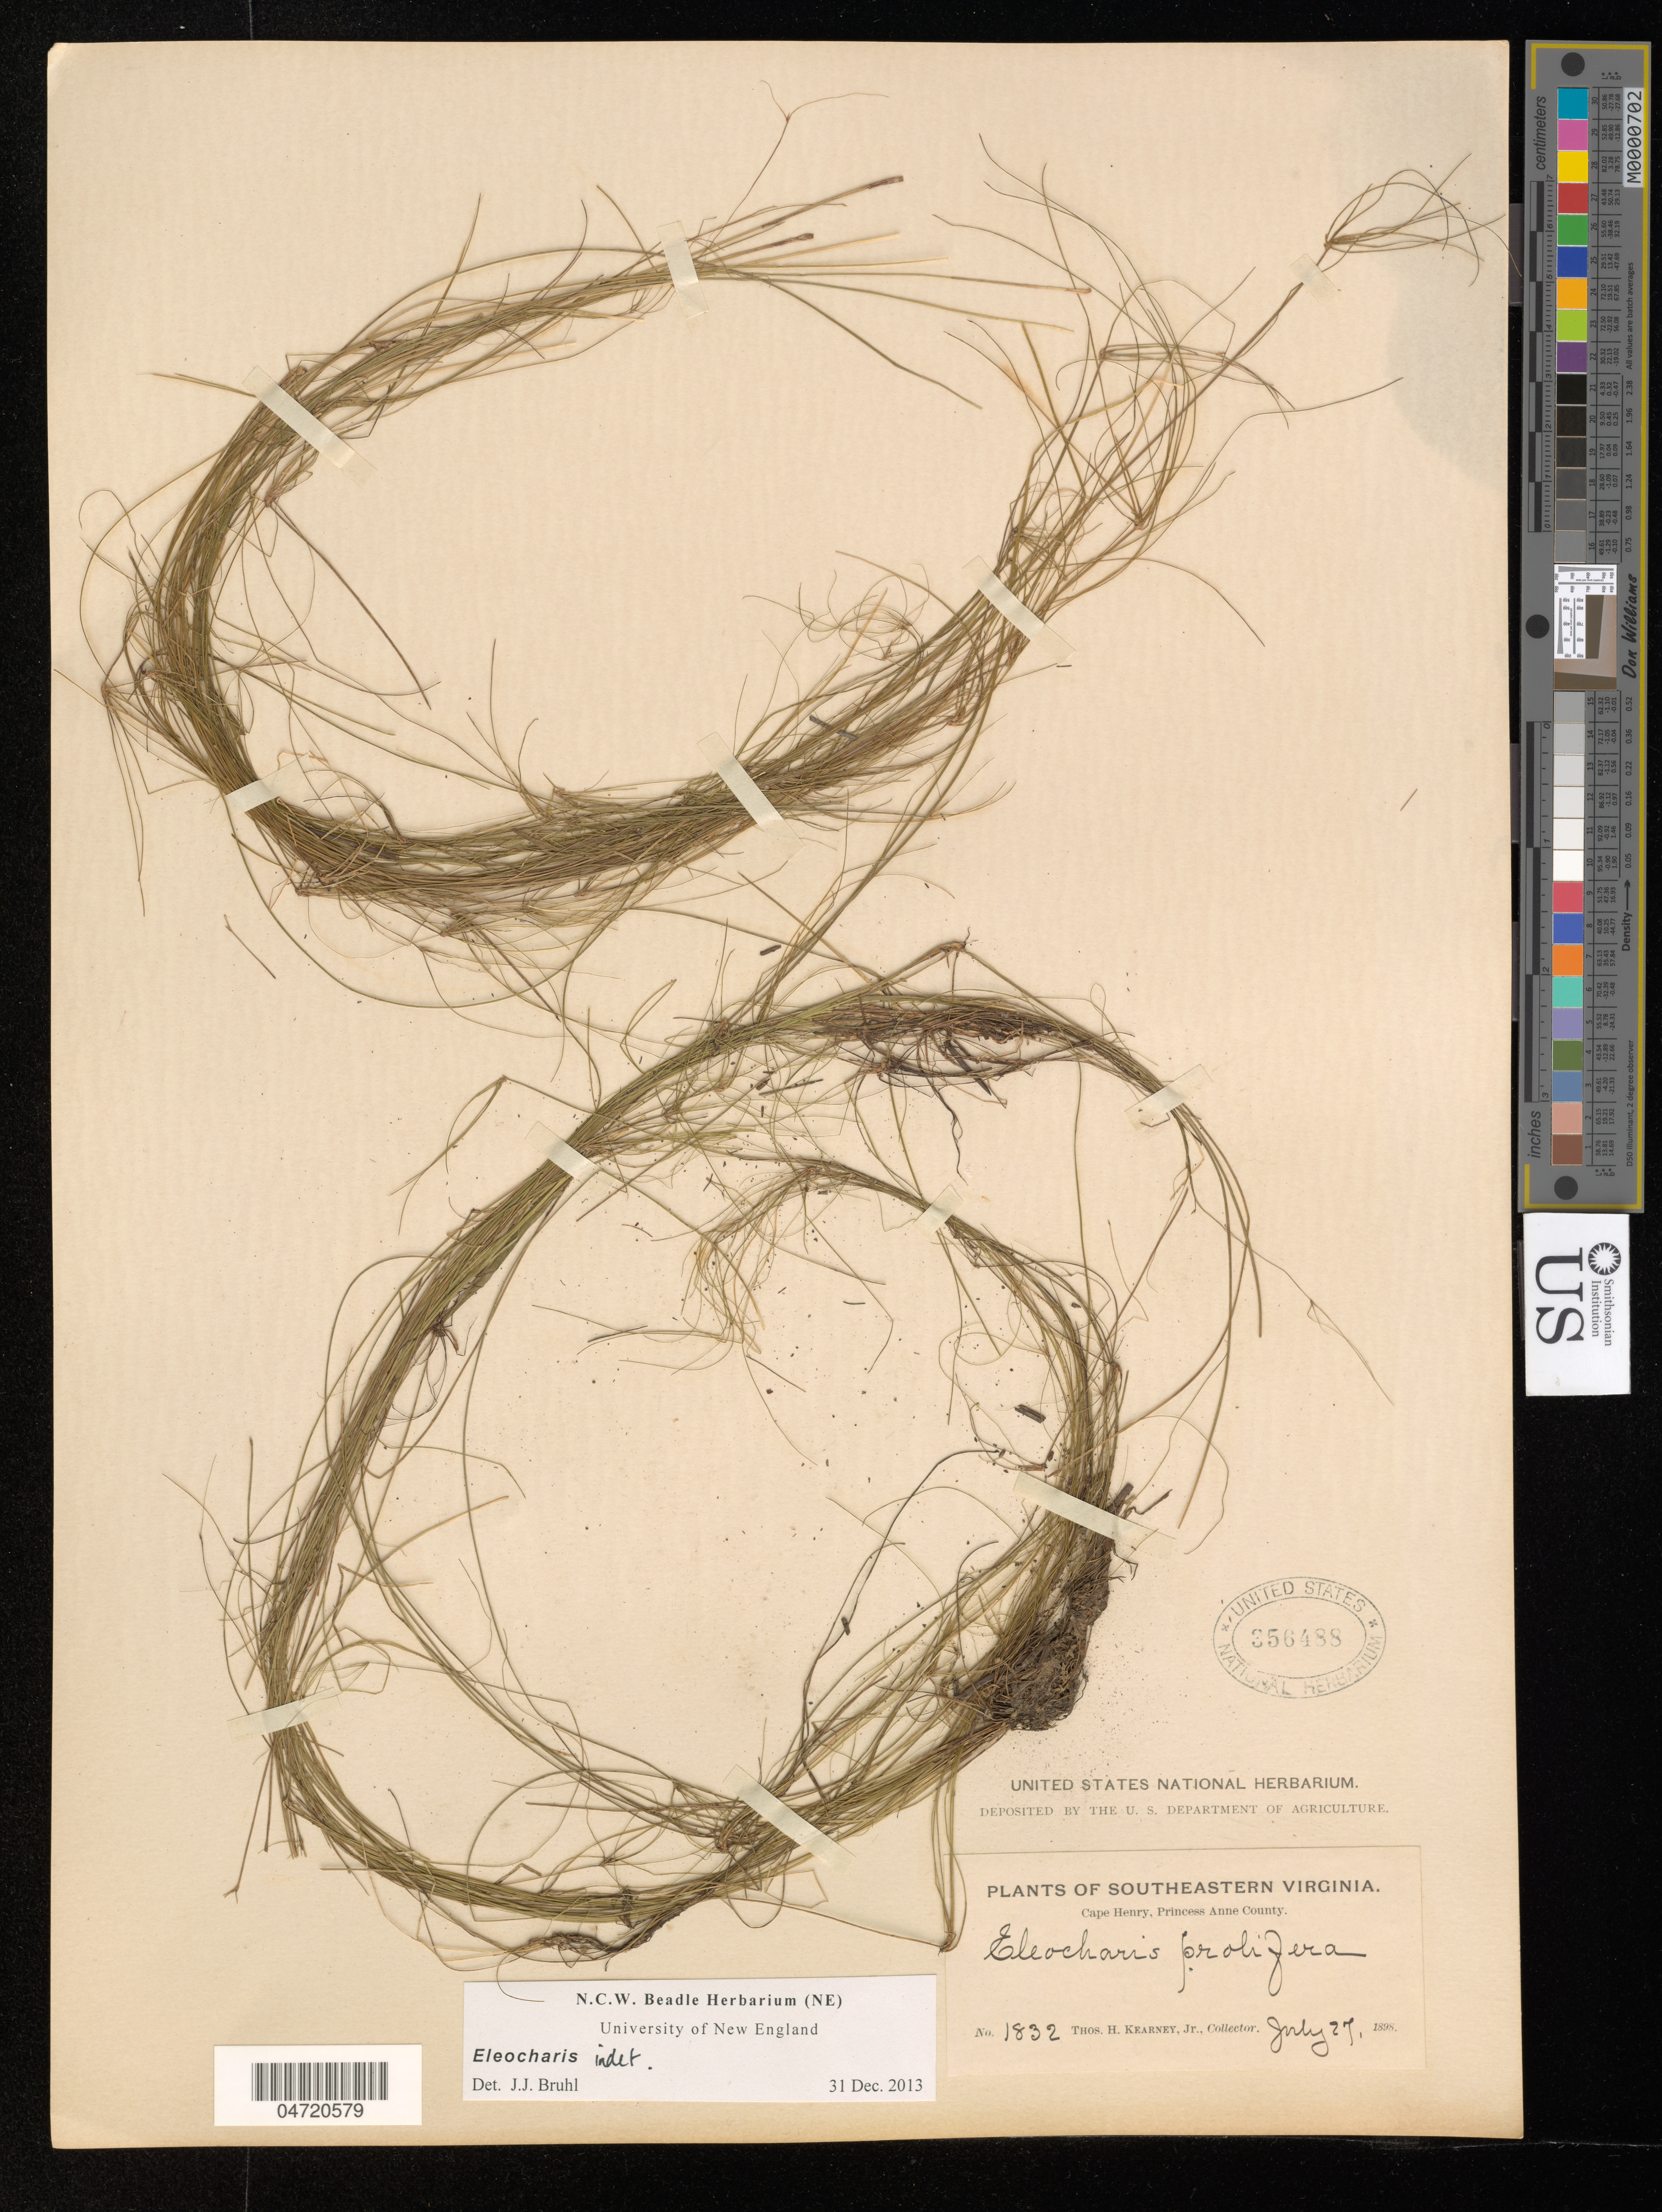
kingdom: Plantae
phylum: Tracheophyta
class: Liliopsida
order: Poales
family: Cyperaceae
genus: Eleocharis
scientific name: Eleocharis sp.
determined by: Bruhl, J. J., (NE), University of New England (AUSTRALIA)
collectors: T. H. Kearney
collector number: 1832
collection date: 1898-07-27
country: United States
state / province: Virginia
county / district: City of Virginia Beach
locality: Southeastern Virginia, Cape Henry, Princess Anne County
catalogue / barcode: US 356488